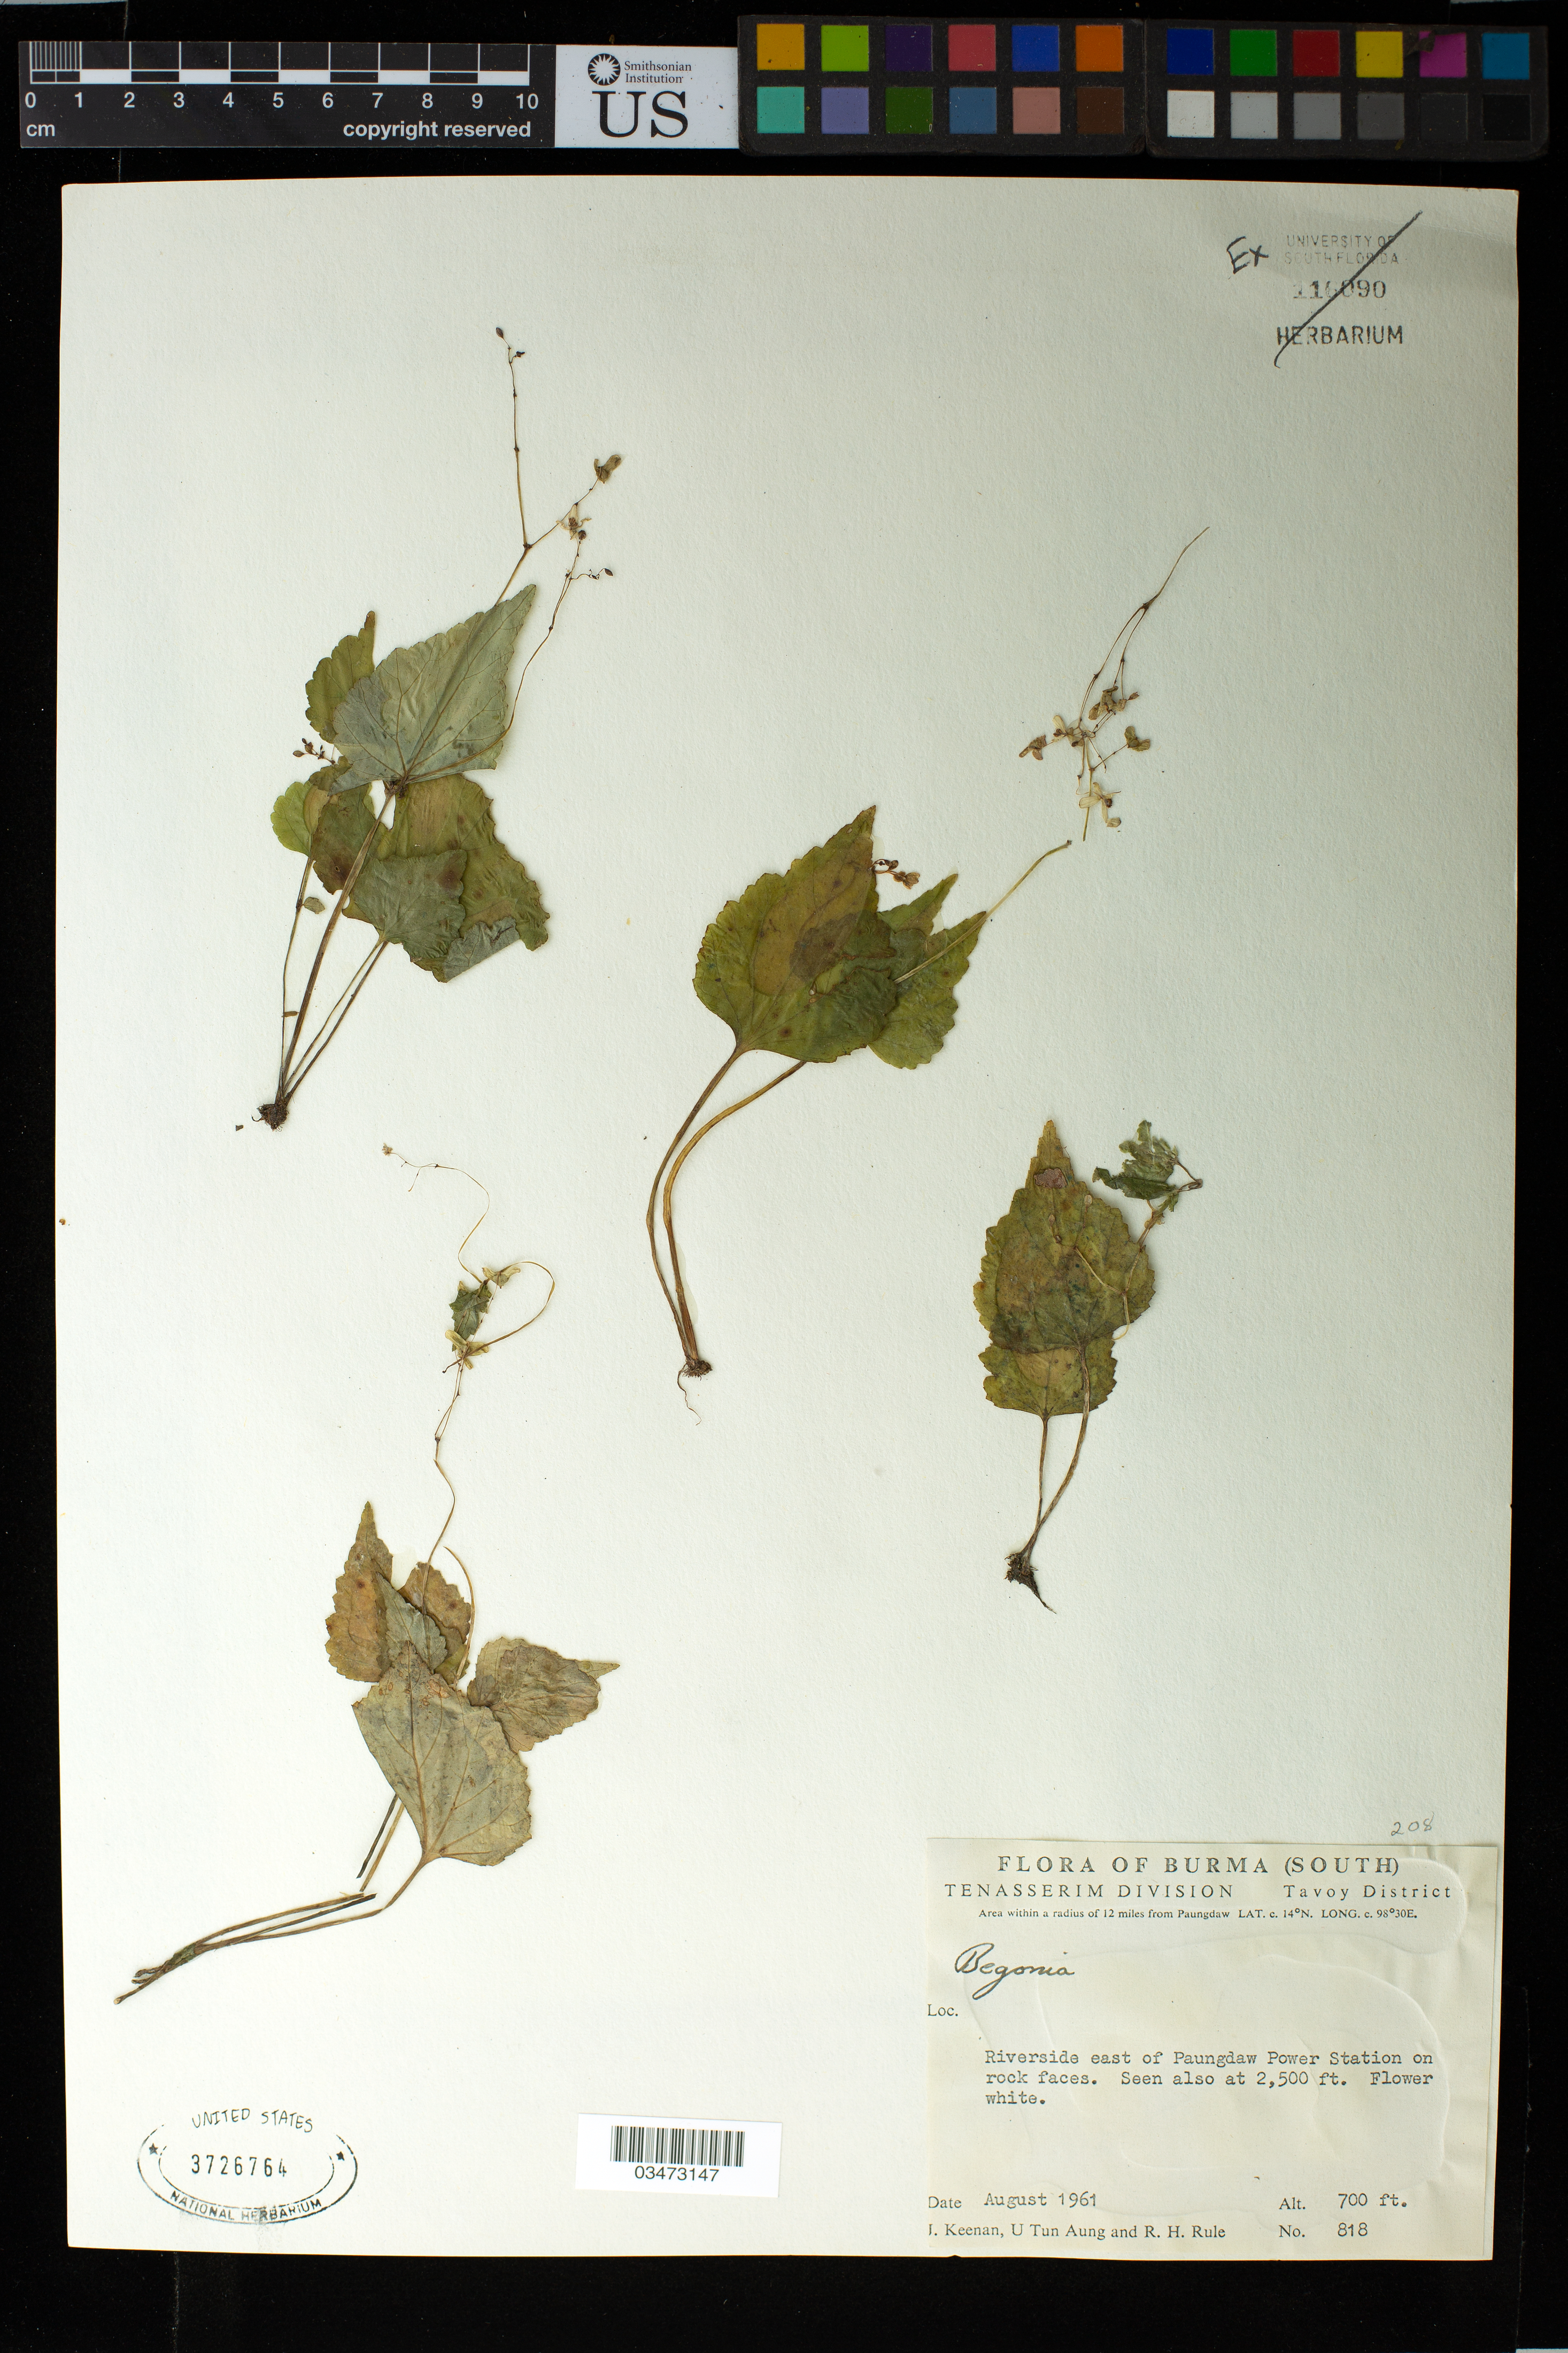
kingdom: Plantae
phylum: Tracheophyta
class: Magnoliopsida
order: Cucurbitales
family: Begoniaceae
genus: Begonia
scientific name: Begonia sp.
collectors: Keenan, J., Aung, U.T. & Rule, R.H.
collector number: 818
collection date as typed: Aug 1961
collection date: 1961-08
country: Myanmar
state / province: Tenasserim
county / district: Tavoy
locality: Riverside east of Paungdaw Power Station on rock faces.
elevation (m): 213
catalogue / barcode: US 3726764